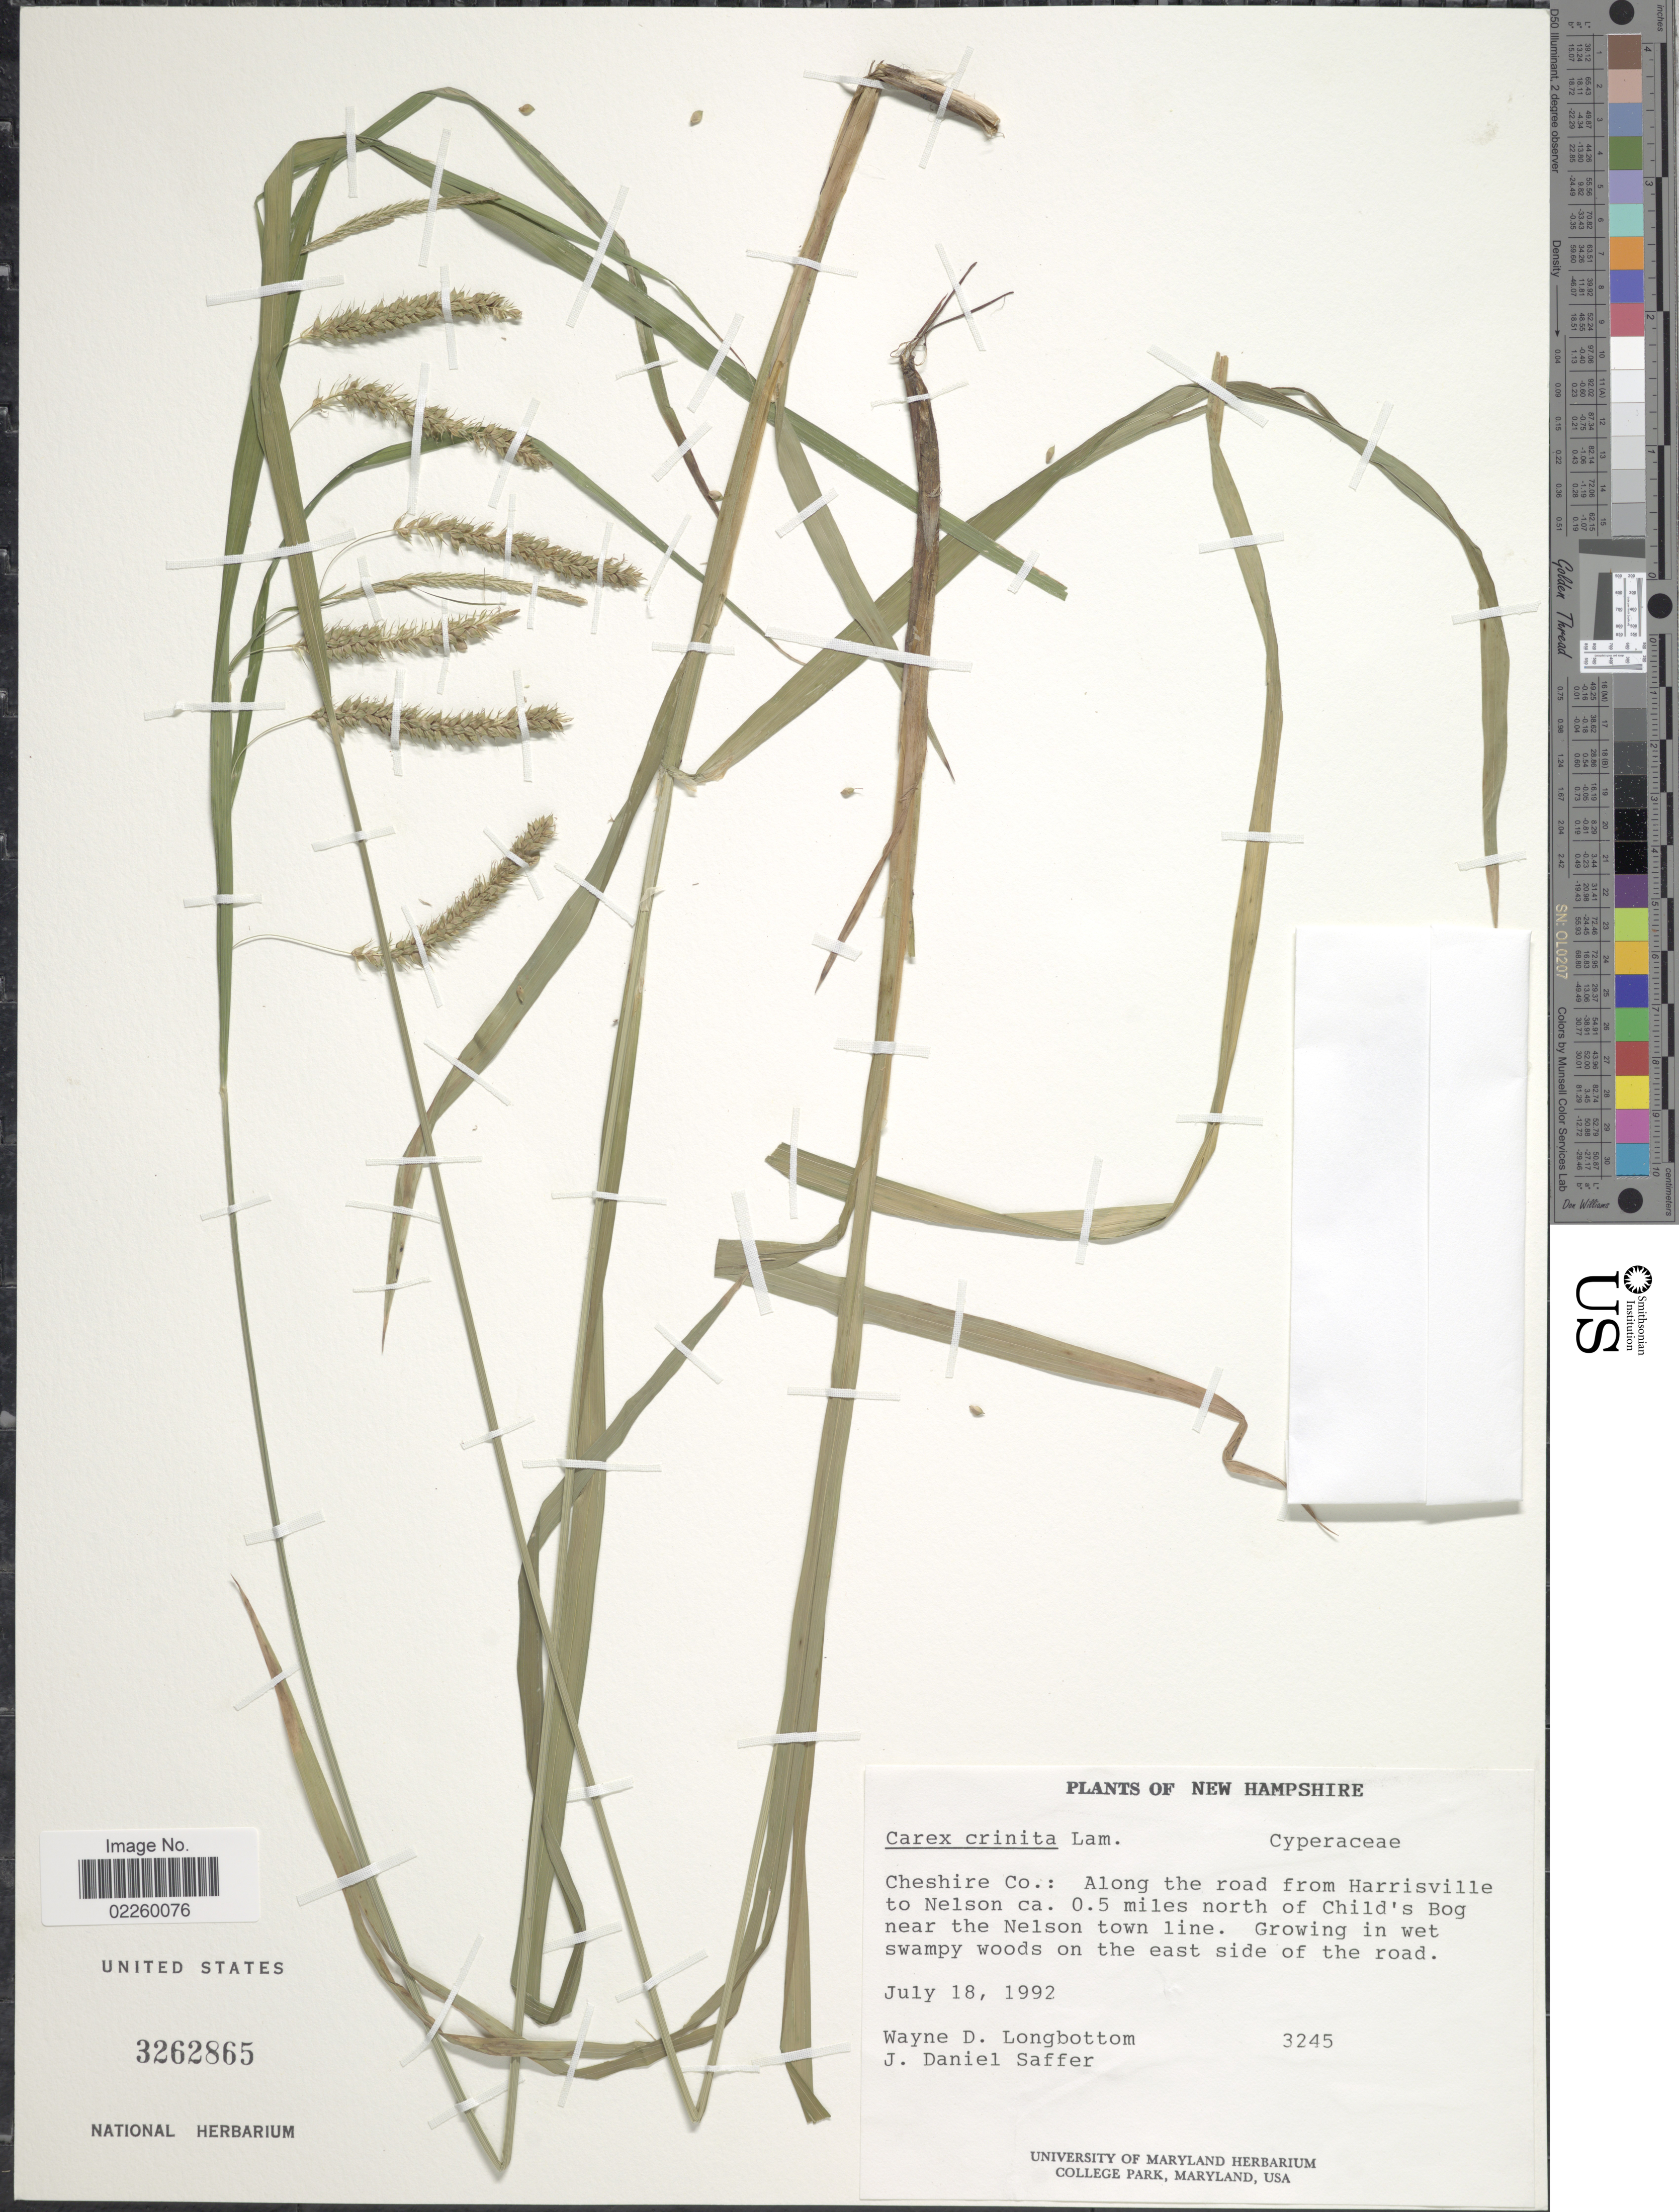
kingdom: Plantae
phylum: Tracheophyta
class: Liliopsida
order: Poales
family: Cyperaceae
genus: Carex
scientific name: Carex crinita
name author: Lam.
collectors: W. D. Longbottom & J. Saffer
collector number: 3245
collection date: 1992-07-18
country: United States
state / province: New Hampshire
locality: Cheshire Co.: Along the road from Harrisville to Nelson ca. 0.5 miles north of Child's Bog near the Nelson town line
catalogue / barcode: US 3262865